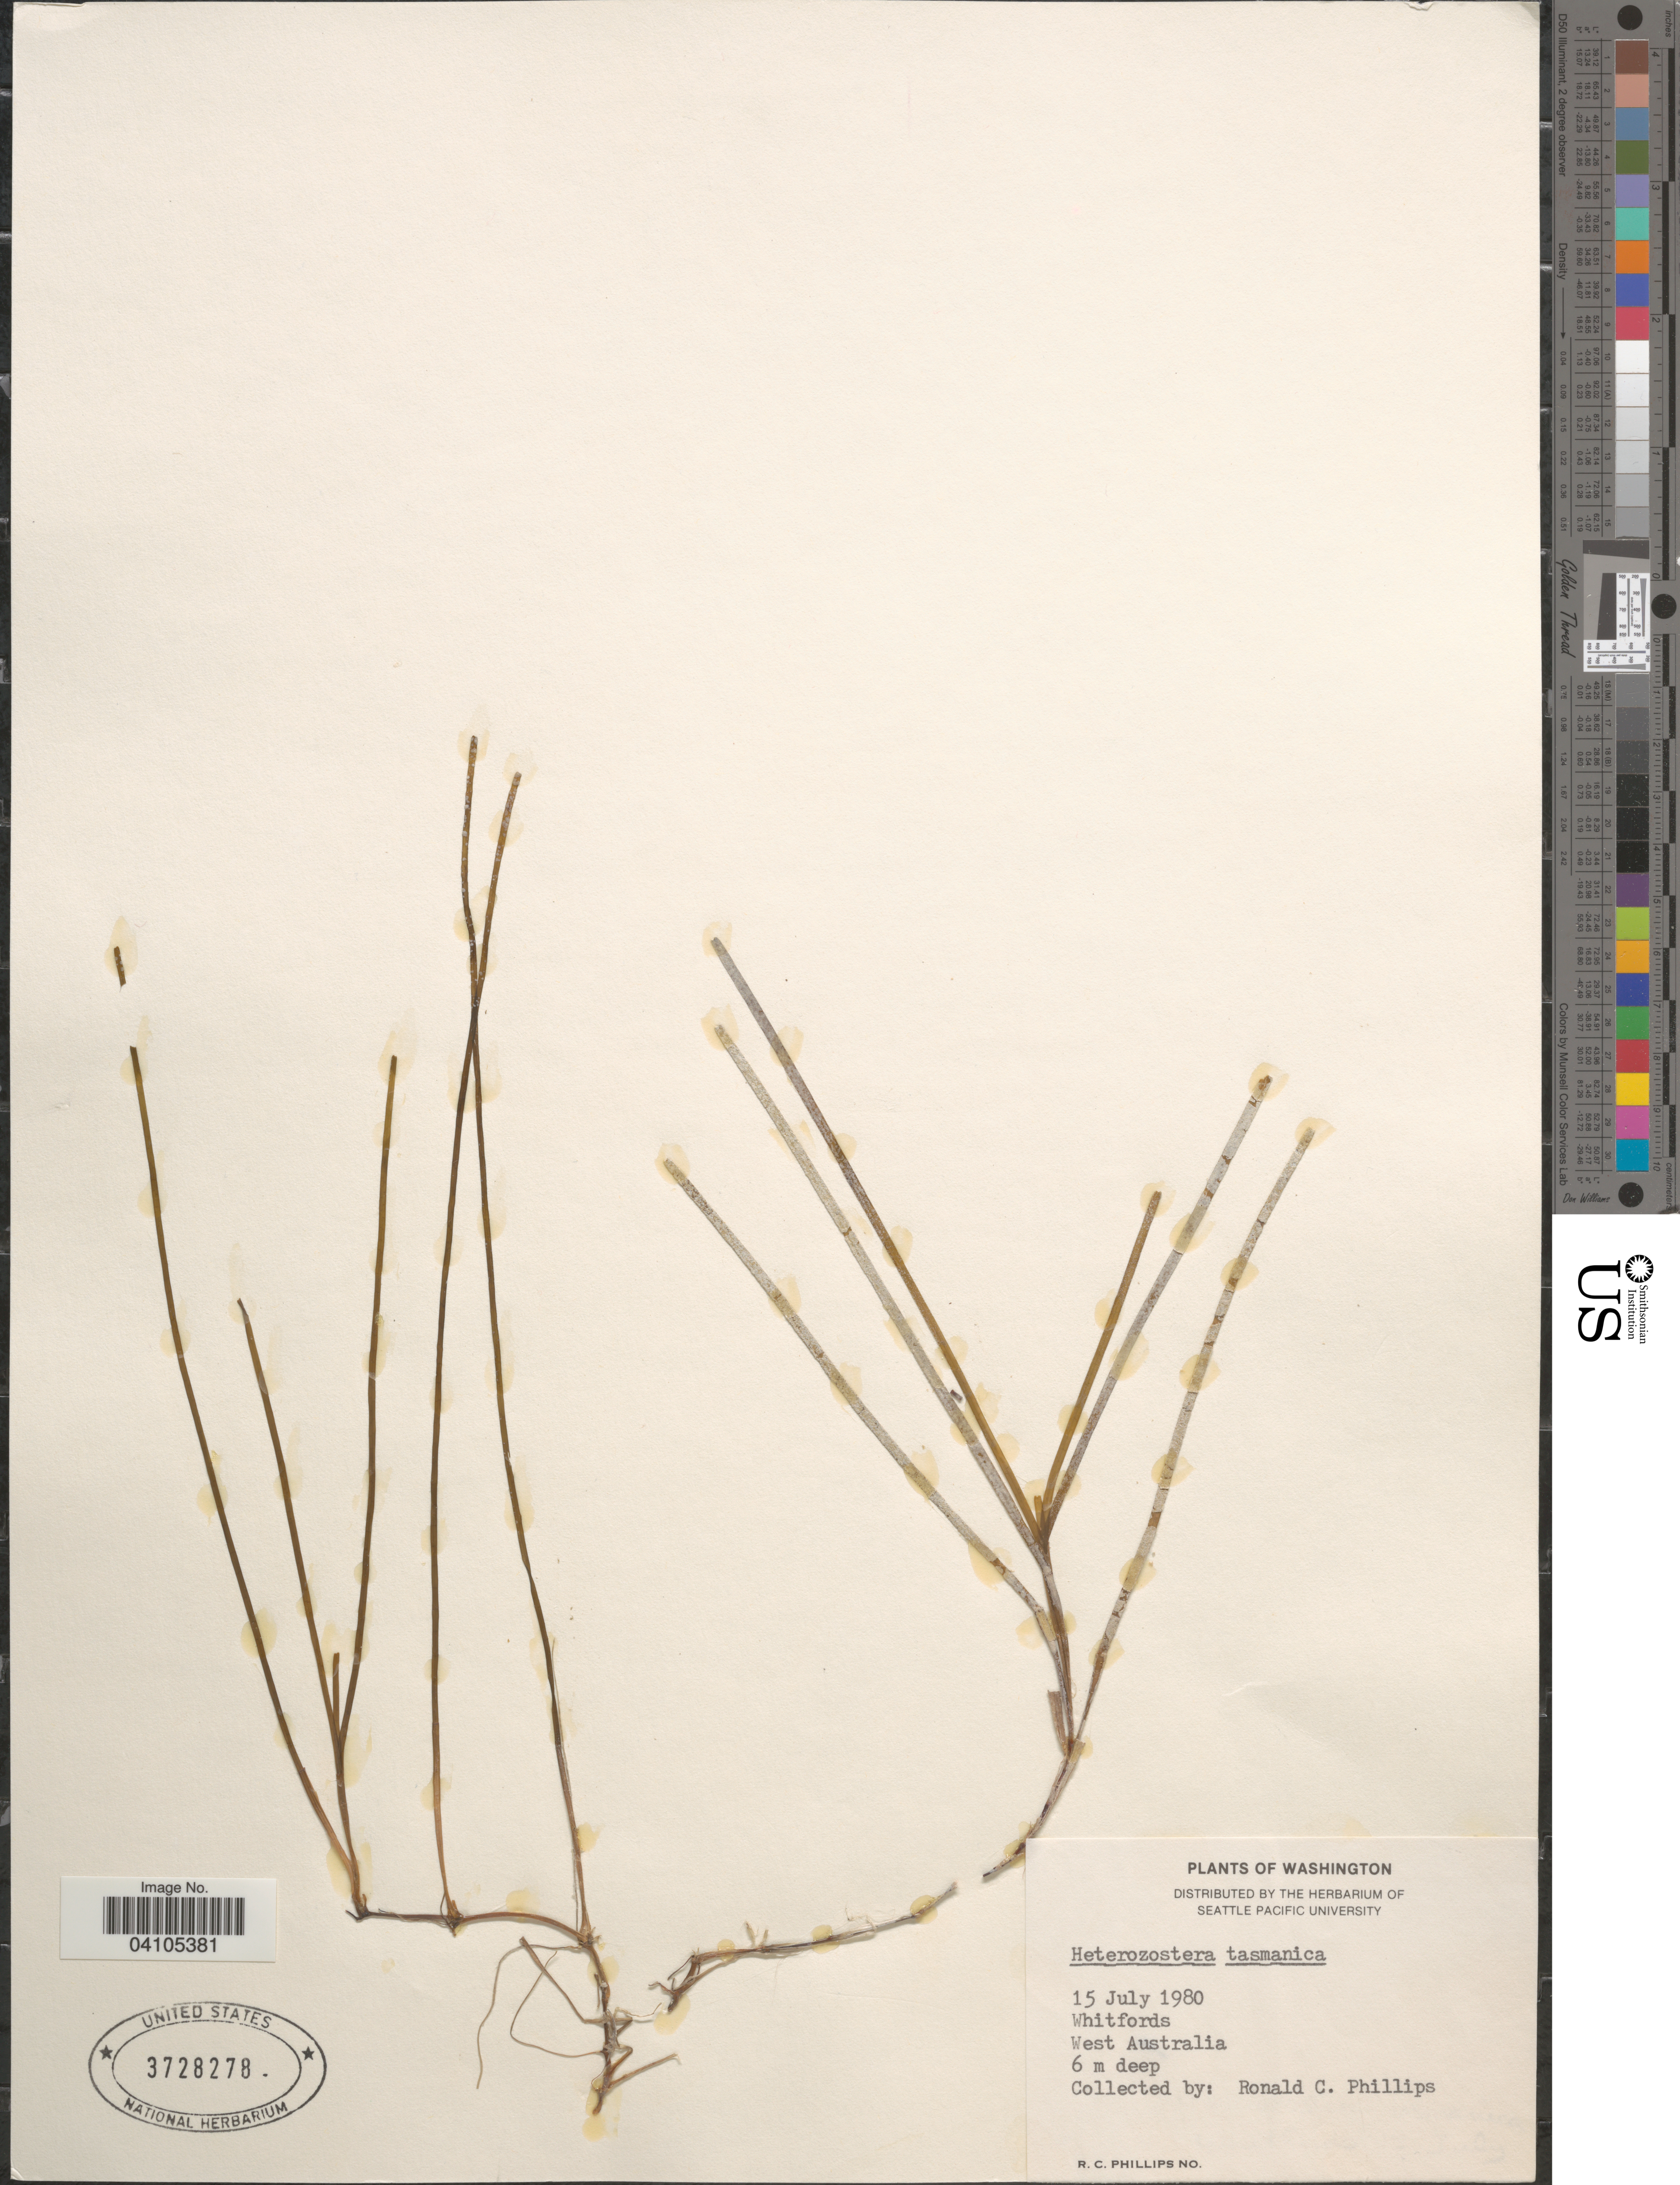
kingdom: Plantae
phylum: Tracheophyta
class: Liliopsida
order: Alismatales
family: Zosteraceae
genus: Heterozostera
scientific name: Heterozostera tasmanica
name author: (Martens ex Aschers.) Hartog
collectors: R. C. Phillips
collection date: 1980-07-15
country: Australia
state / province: Western Australia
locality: Whitfords.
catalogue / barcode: US 3728278